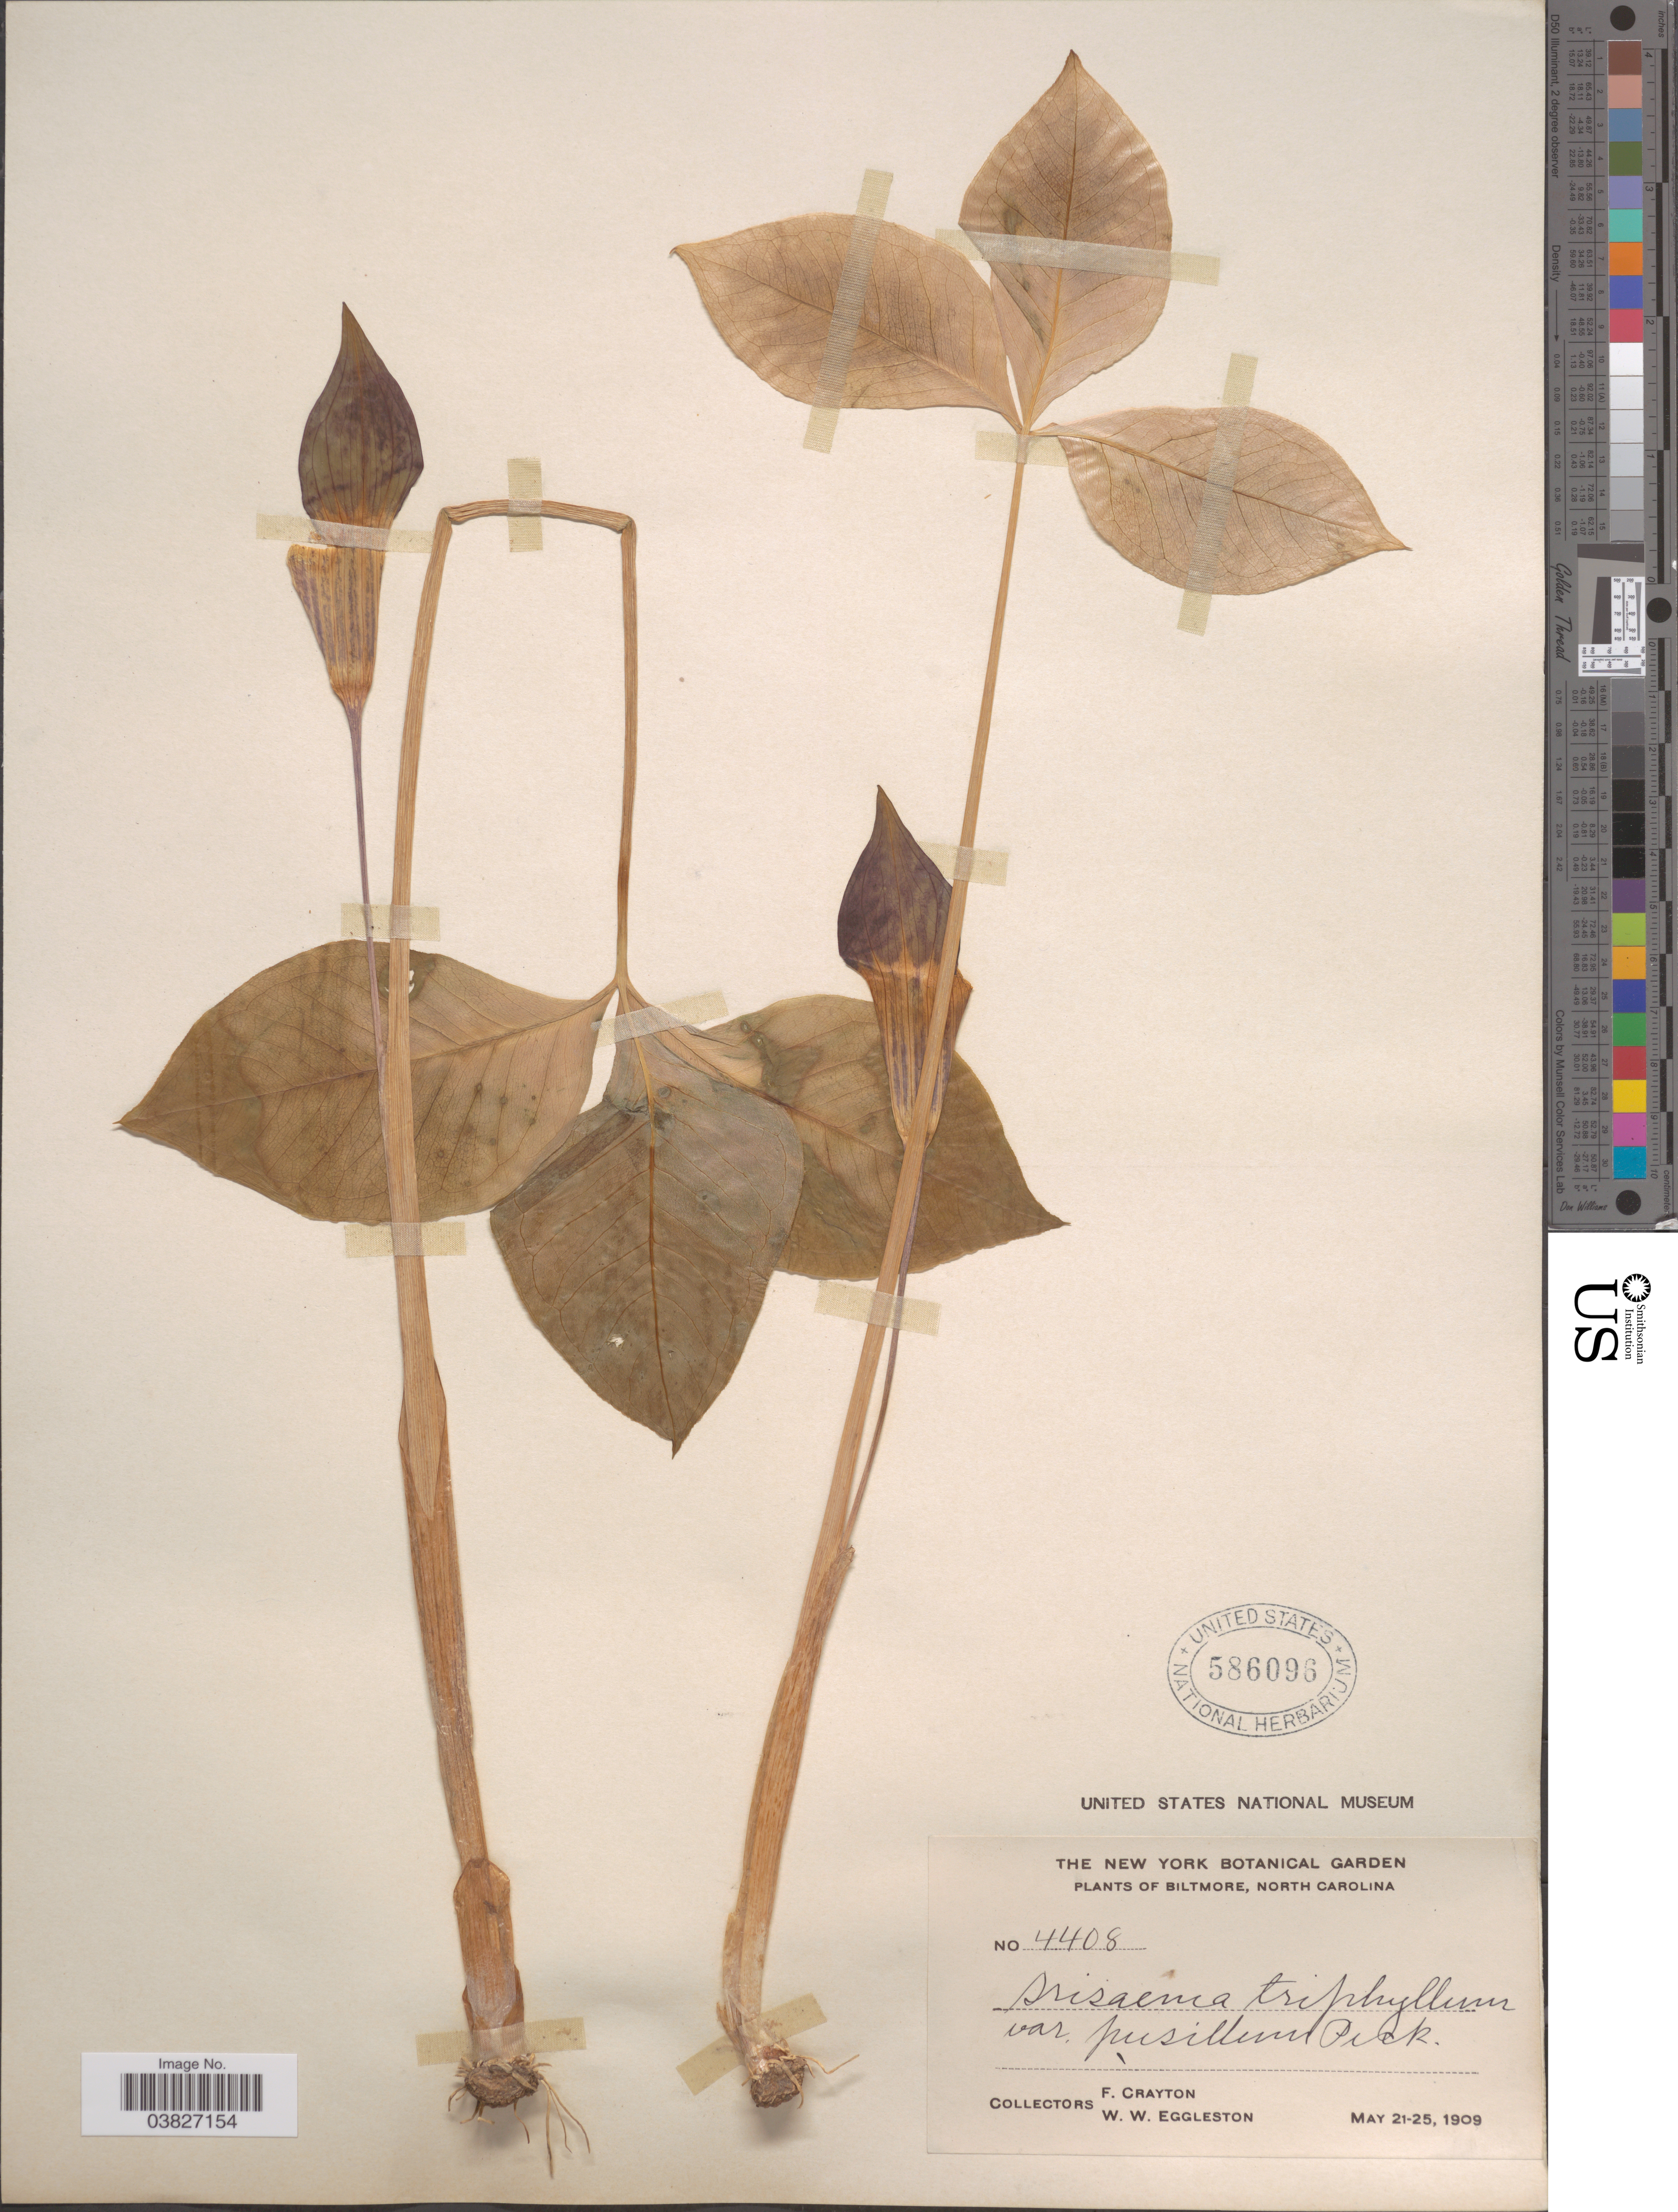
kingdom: Plantae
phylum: Tracheophyta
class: Liliopsida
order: Alismatales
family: Araceae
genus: Arisaema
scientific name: Arisaema triphyllum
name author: (L.) Schott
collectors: F. Crayton & W. W. Eggleston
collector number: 4408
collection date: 1909-05-21/1909-05-25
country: United States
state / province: North Carolina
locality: Biltmore.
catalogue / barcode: US 586096